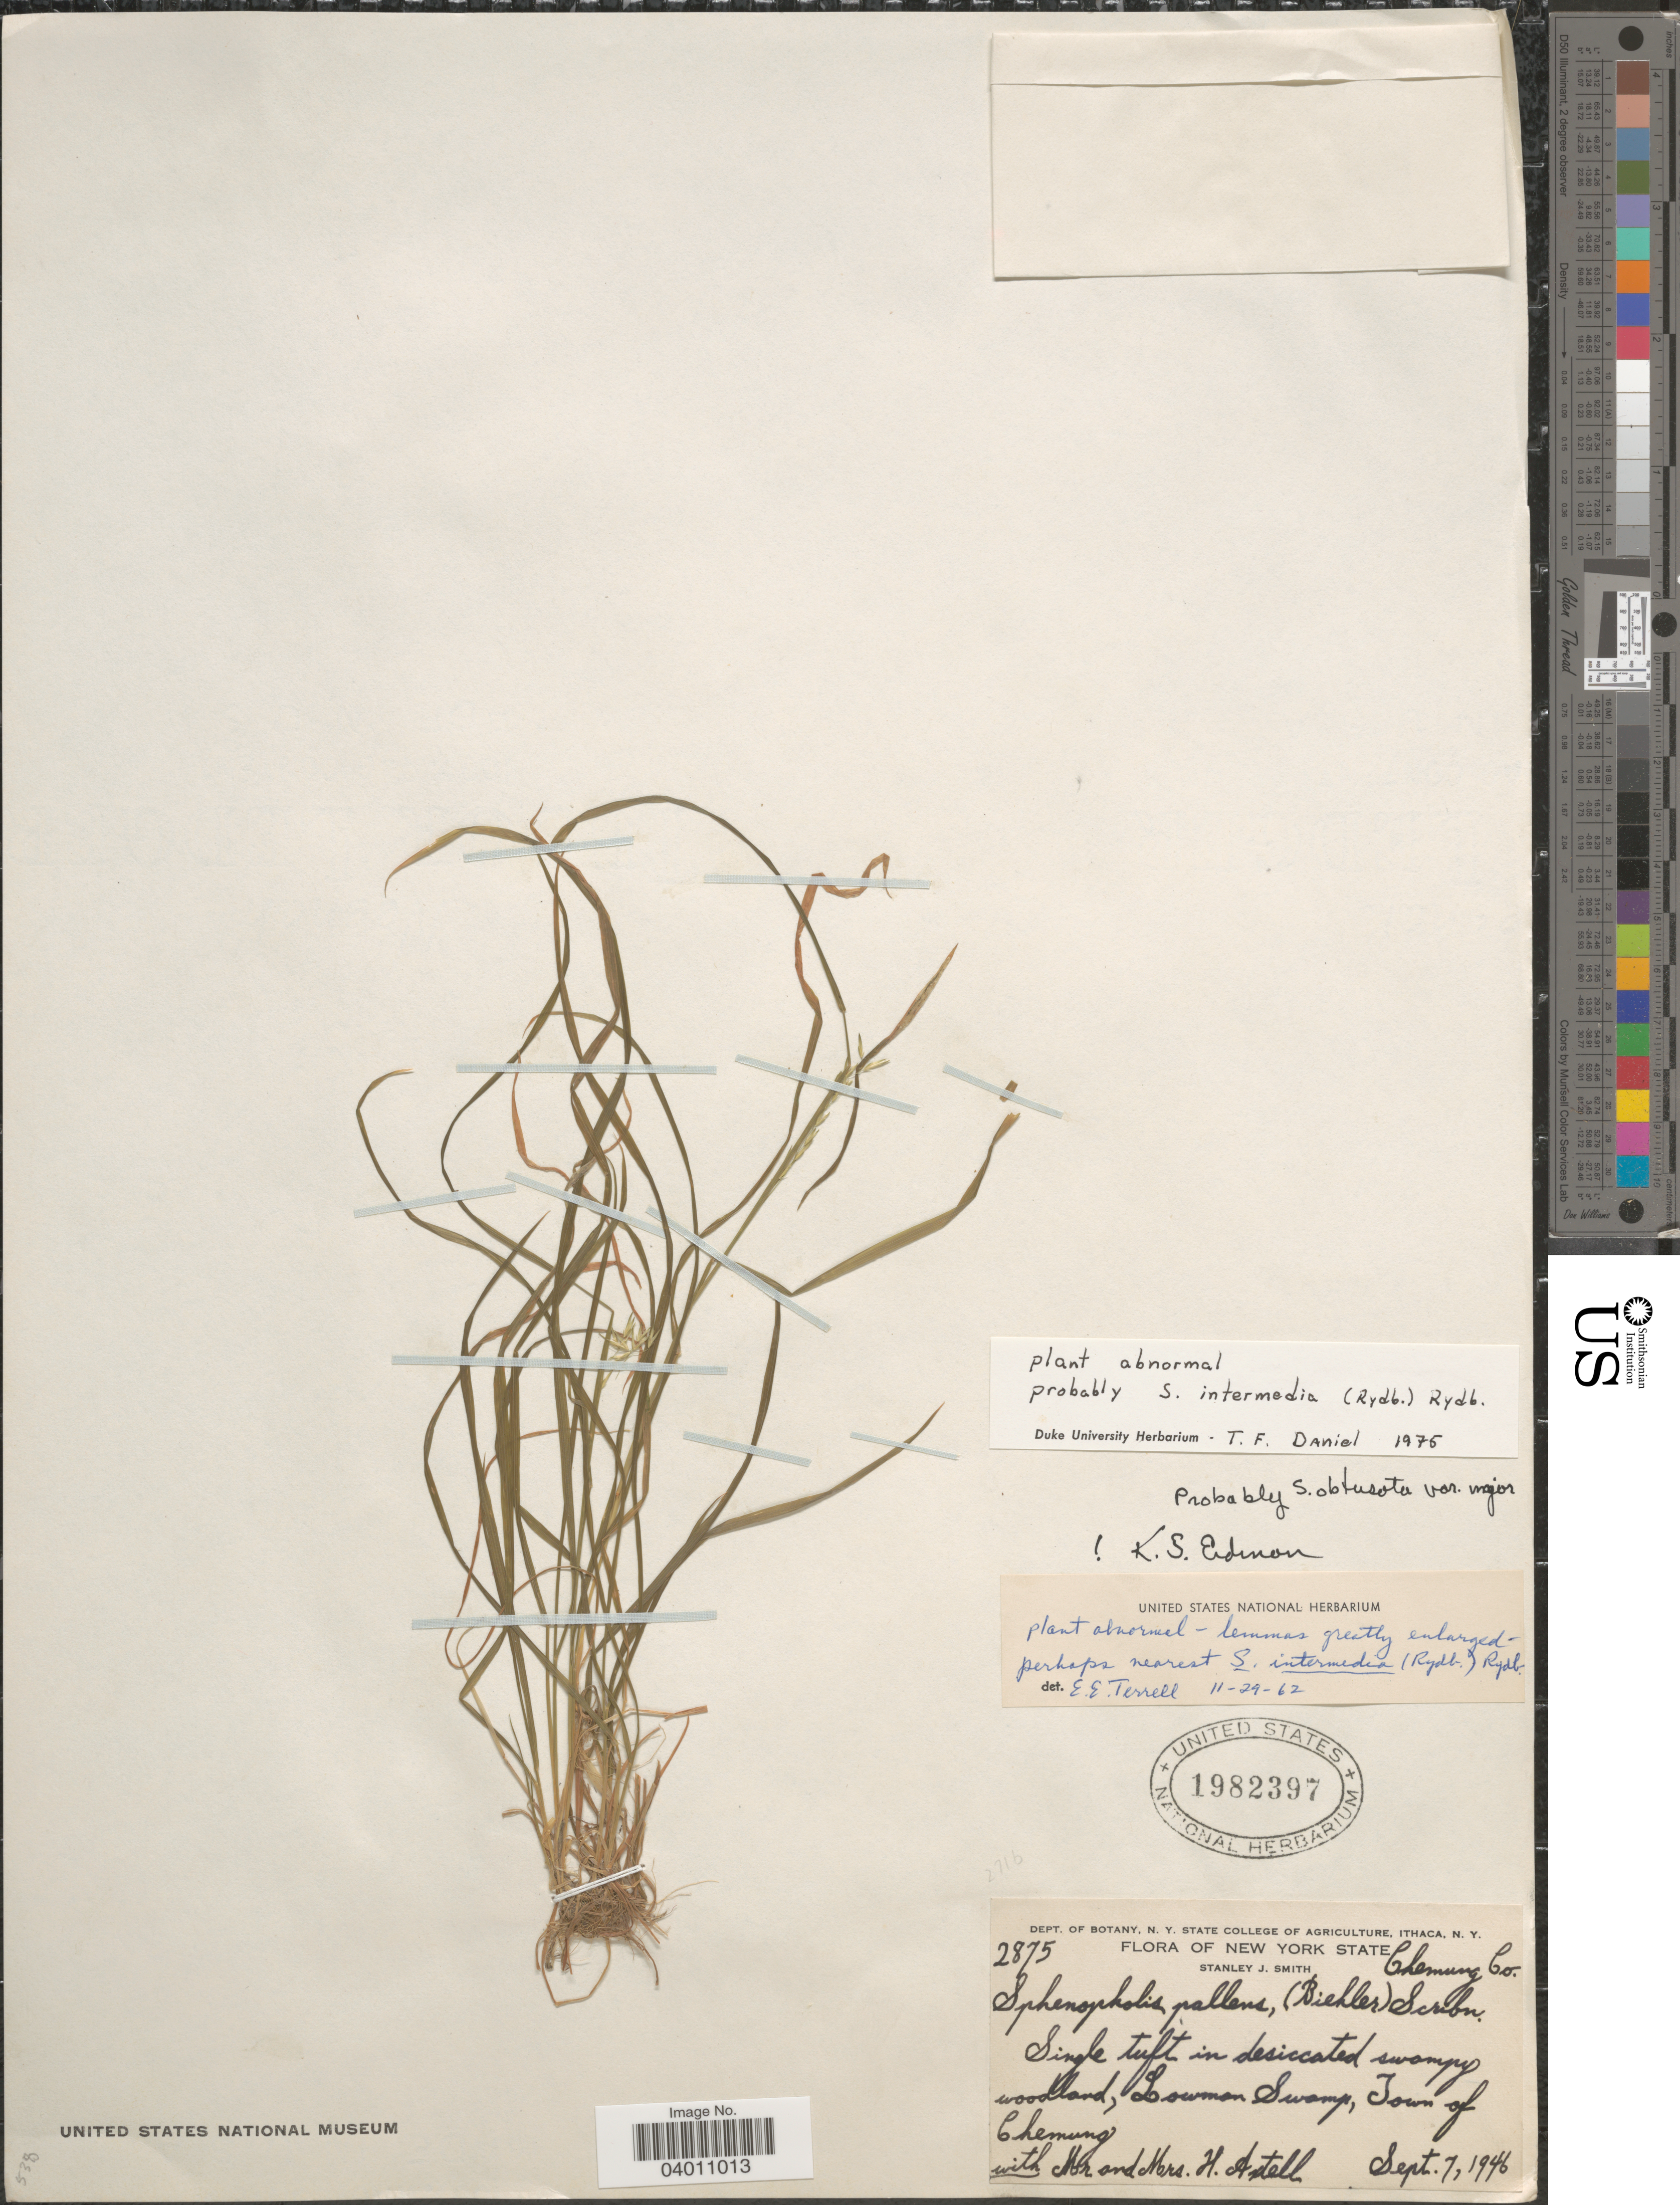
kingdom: Plantae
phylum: Tracheophyta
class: Liliopsida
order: Poales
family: Poaceae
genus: Sphenopholis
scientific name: Sphenopholis intermedia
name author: (Rydb.) Rydb.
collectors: S. Smith, Axtell, H. H. & H. Axtell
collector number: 2875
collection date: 1946-09-07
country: United States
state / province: New York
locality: Chemung Co. Lowman Swamp, Town of Chemung.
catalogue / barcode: US 1982397